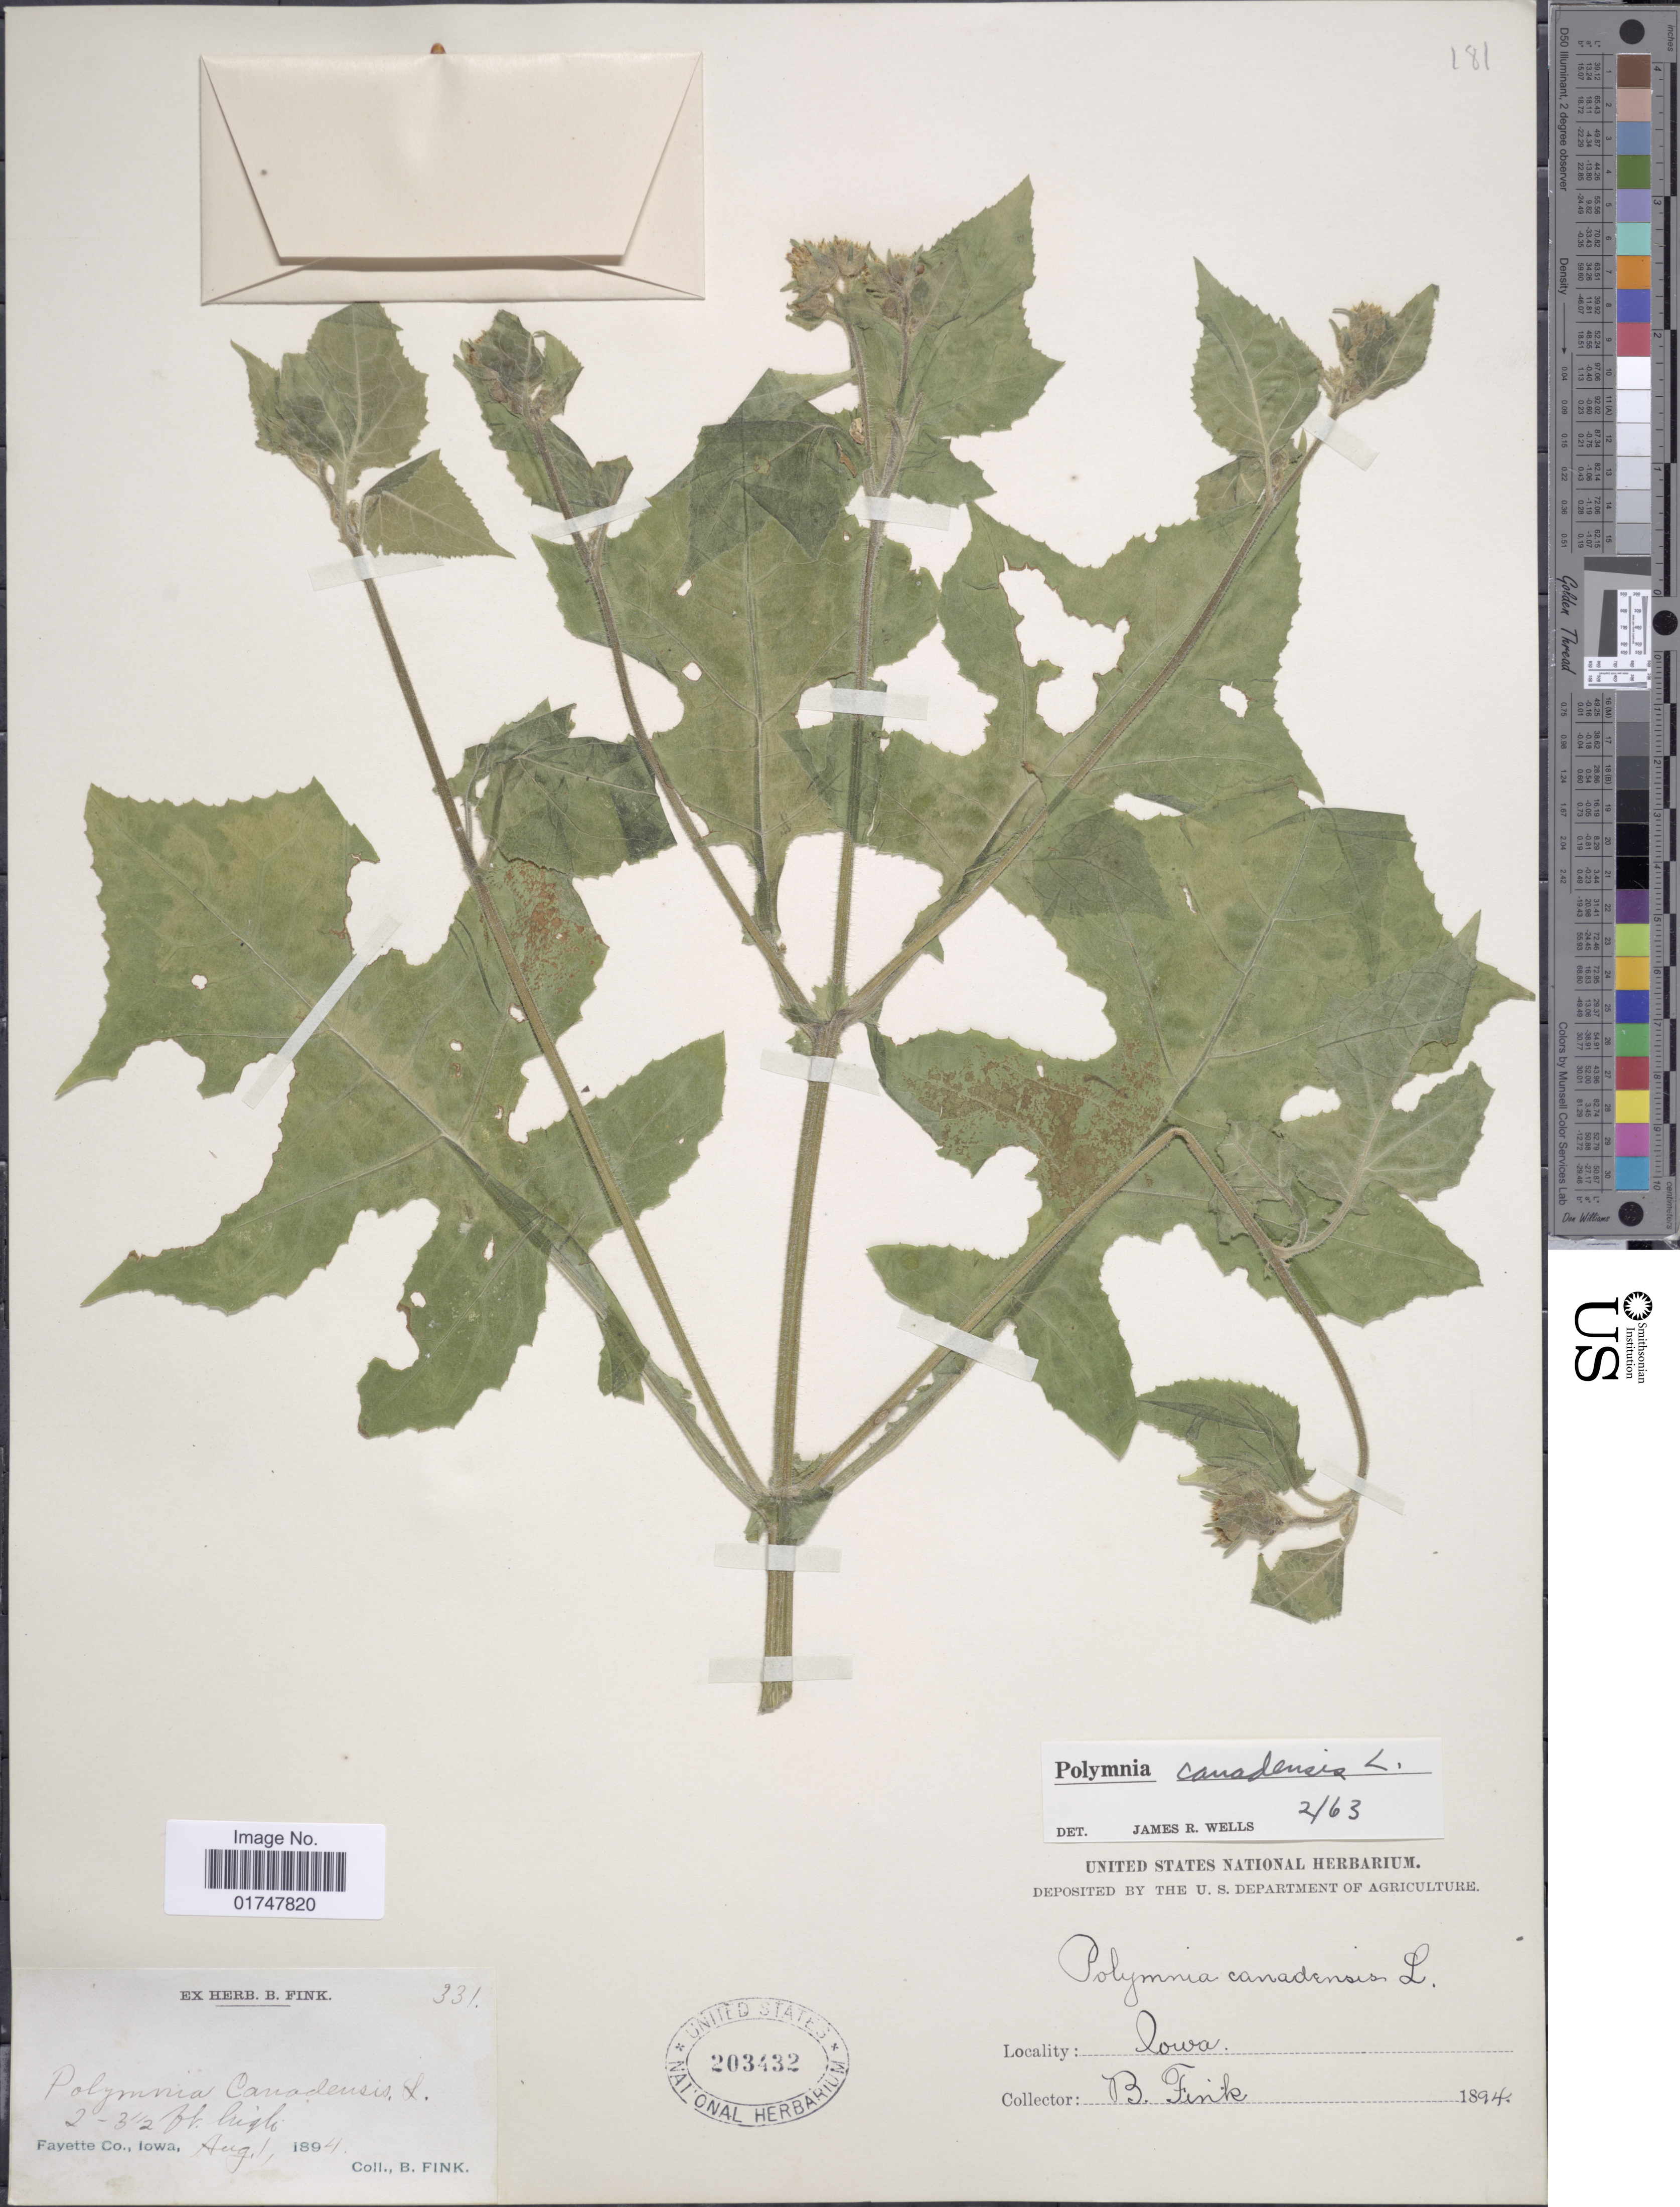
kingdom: Plantae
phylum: Tracheophyta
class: Magnoliopsida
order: Asterales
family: Asteraceae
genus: Polymnia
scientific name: Polymnia canadensis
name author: L.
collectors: B. Fink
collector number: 331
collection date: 1894-08-01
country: United States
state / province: Iowa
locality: Fayette County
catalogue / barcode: US 203432